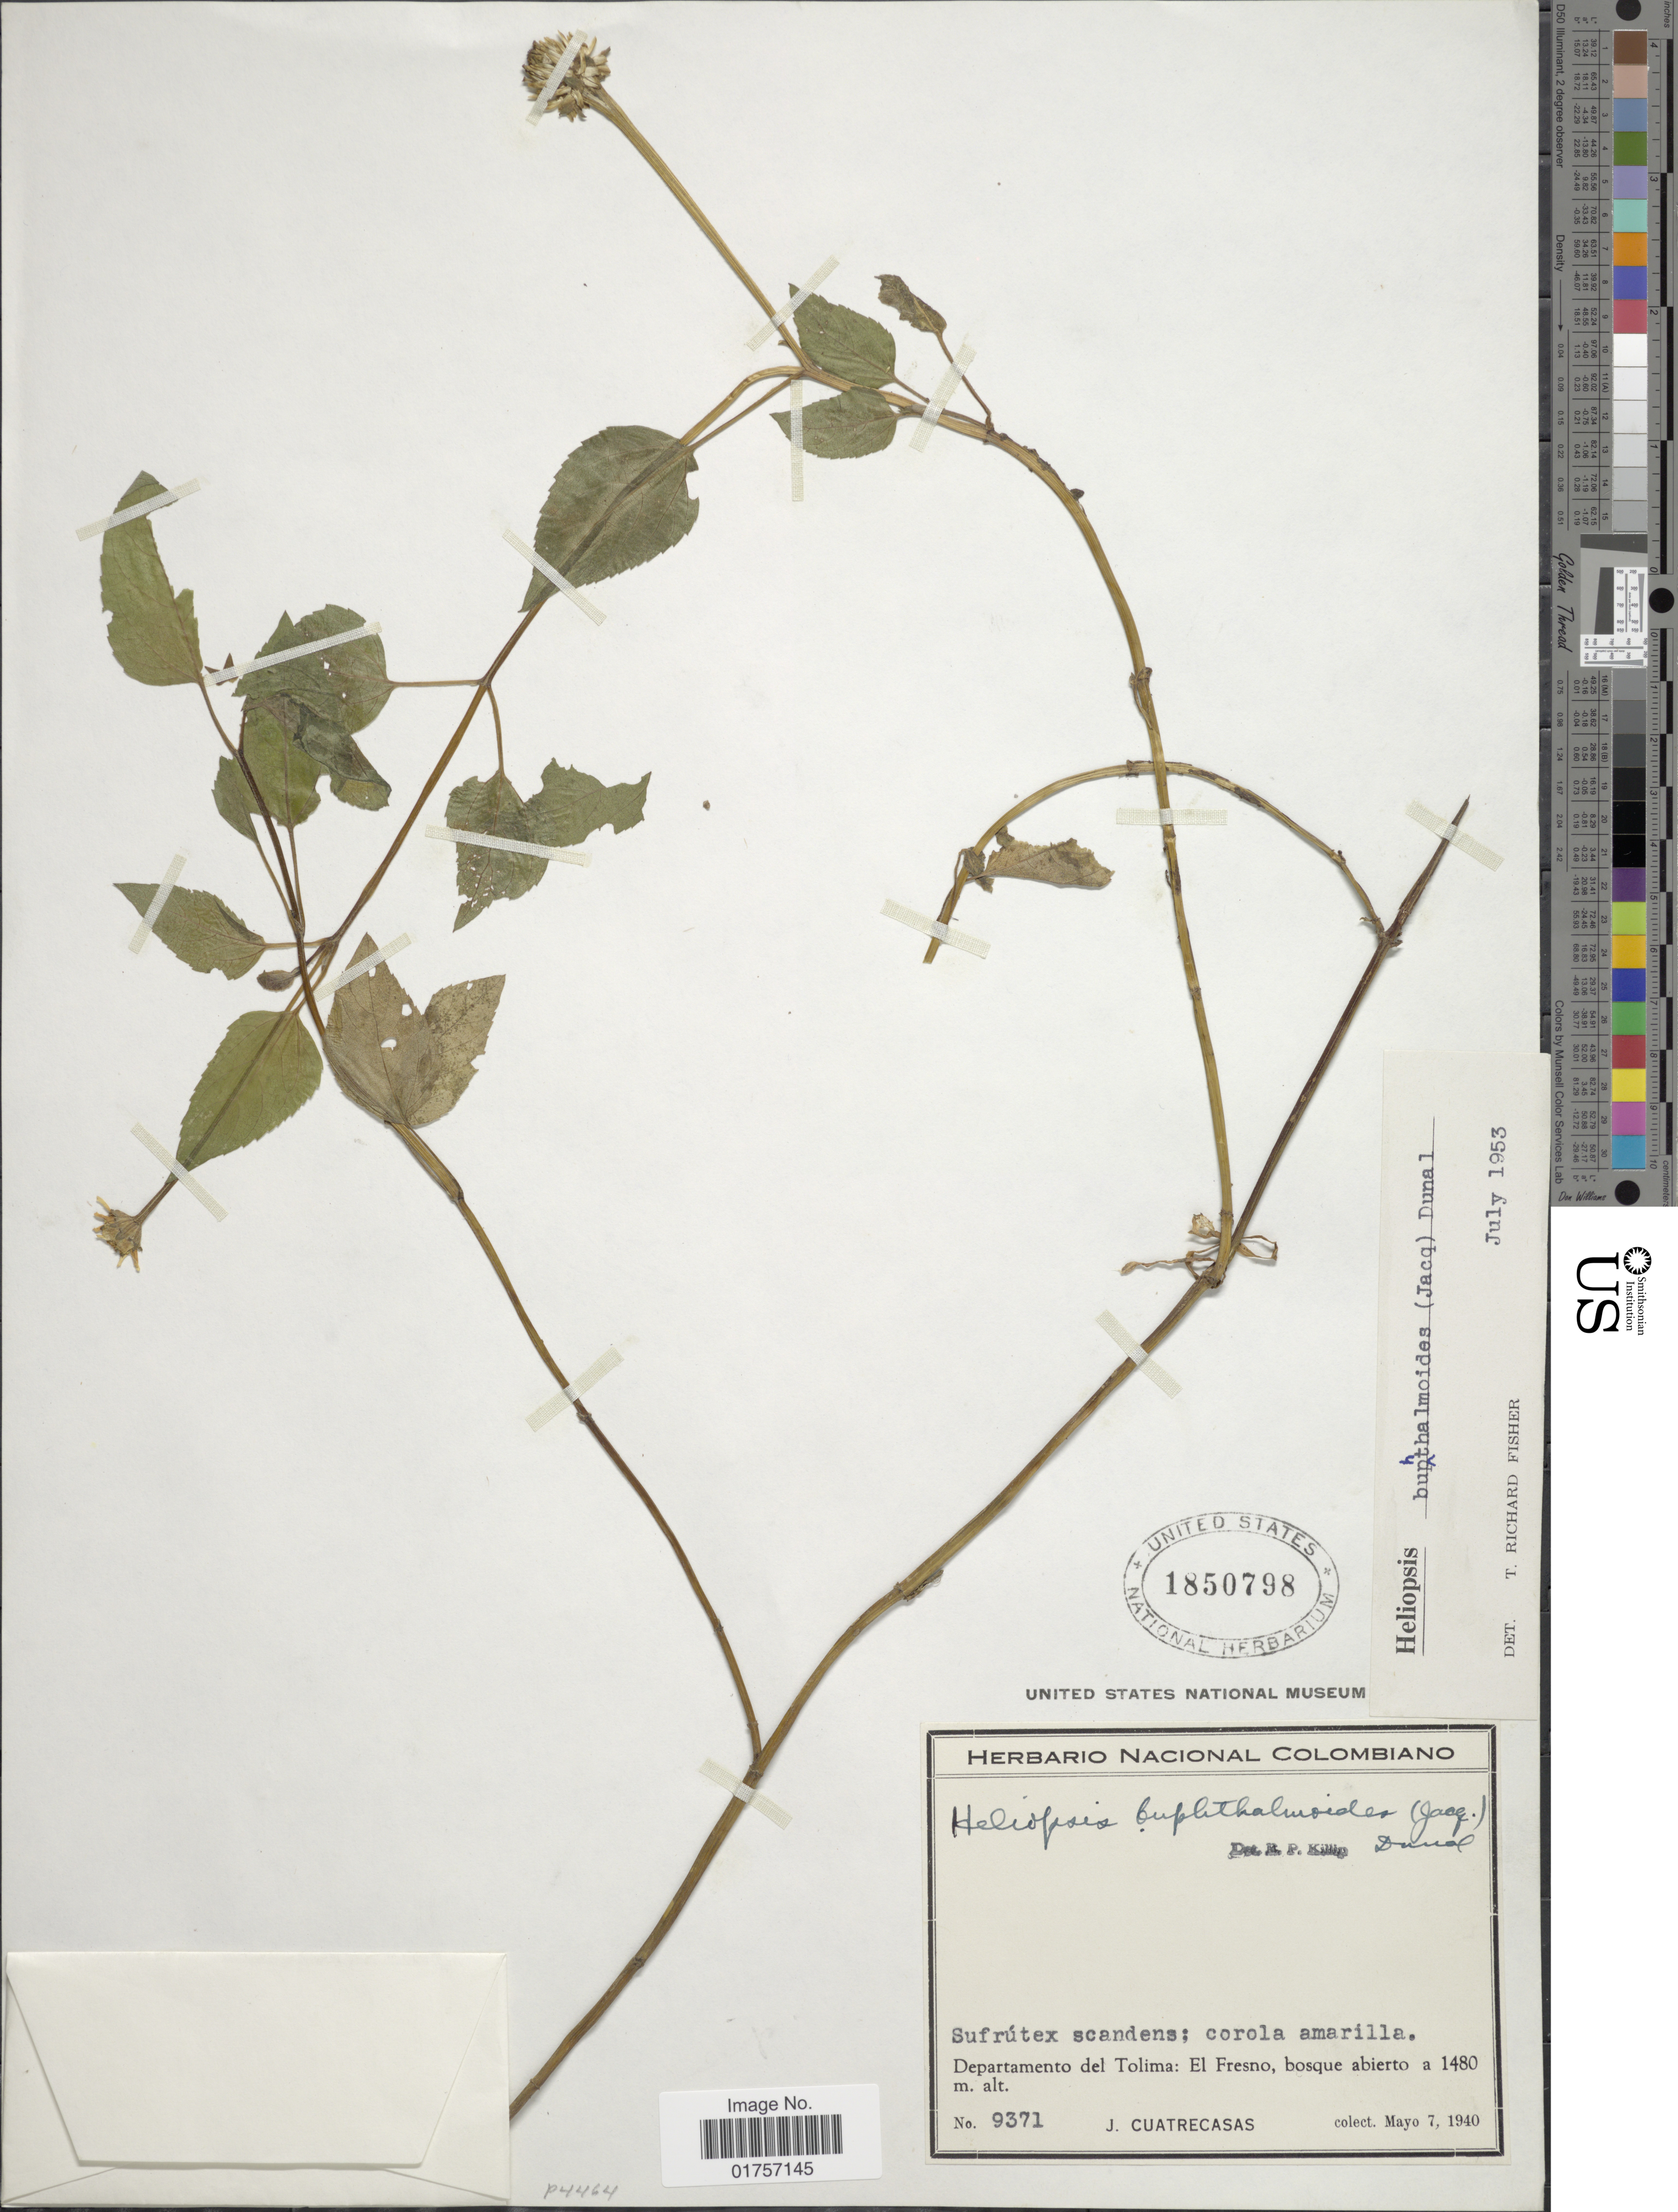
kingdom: Plantae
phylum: Tracheophyta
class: Magnoliopsida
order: Asterales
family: Asteraceae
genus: Heliopsis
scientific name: Heliopsis buphthalmoides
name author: (Jacq.) Dunal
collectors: J. Cuatrecasas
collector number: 9371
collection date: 1940-05-07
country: Colombia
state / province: Tolima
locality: El Fresno, bosque abierto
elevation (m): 1480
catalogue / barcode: US 185798